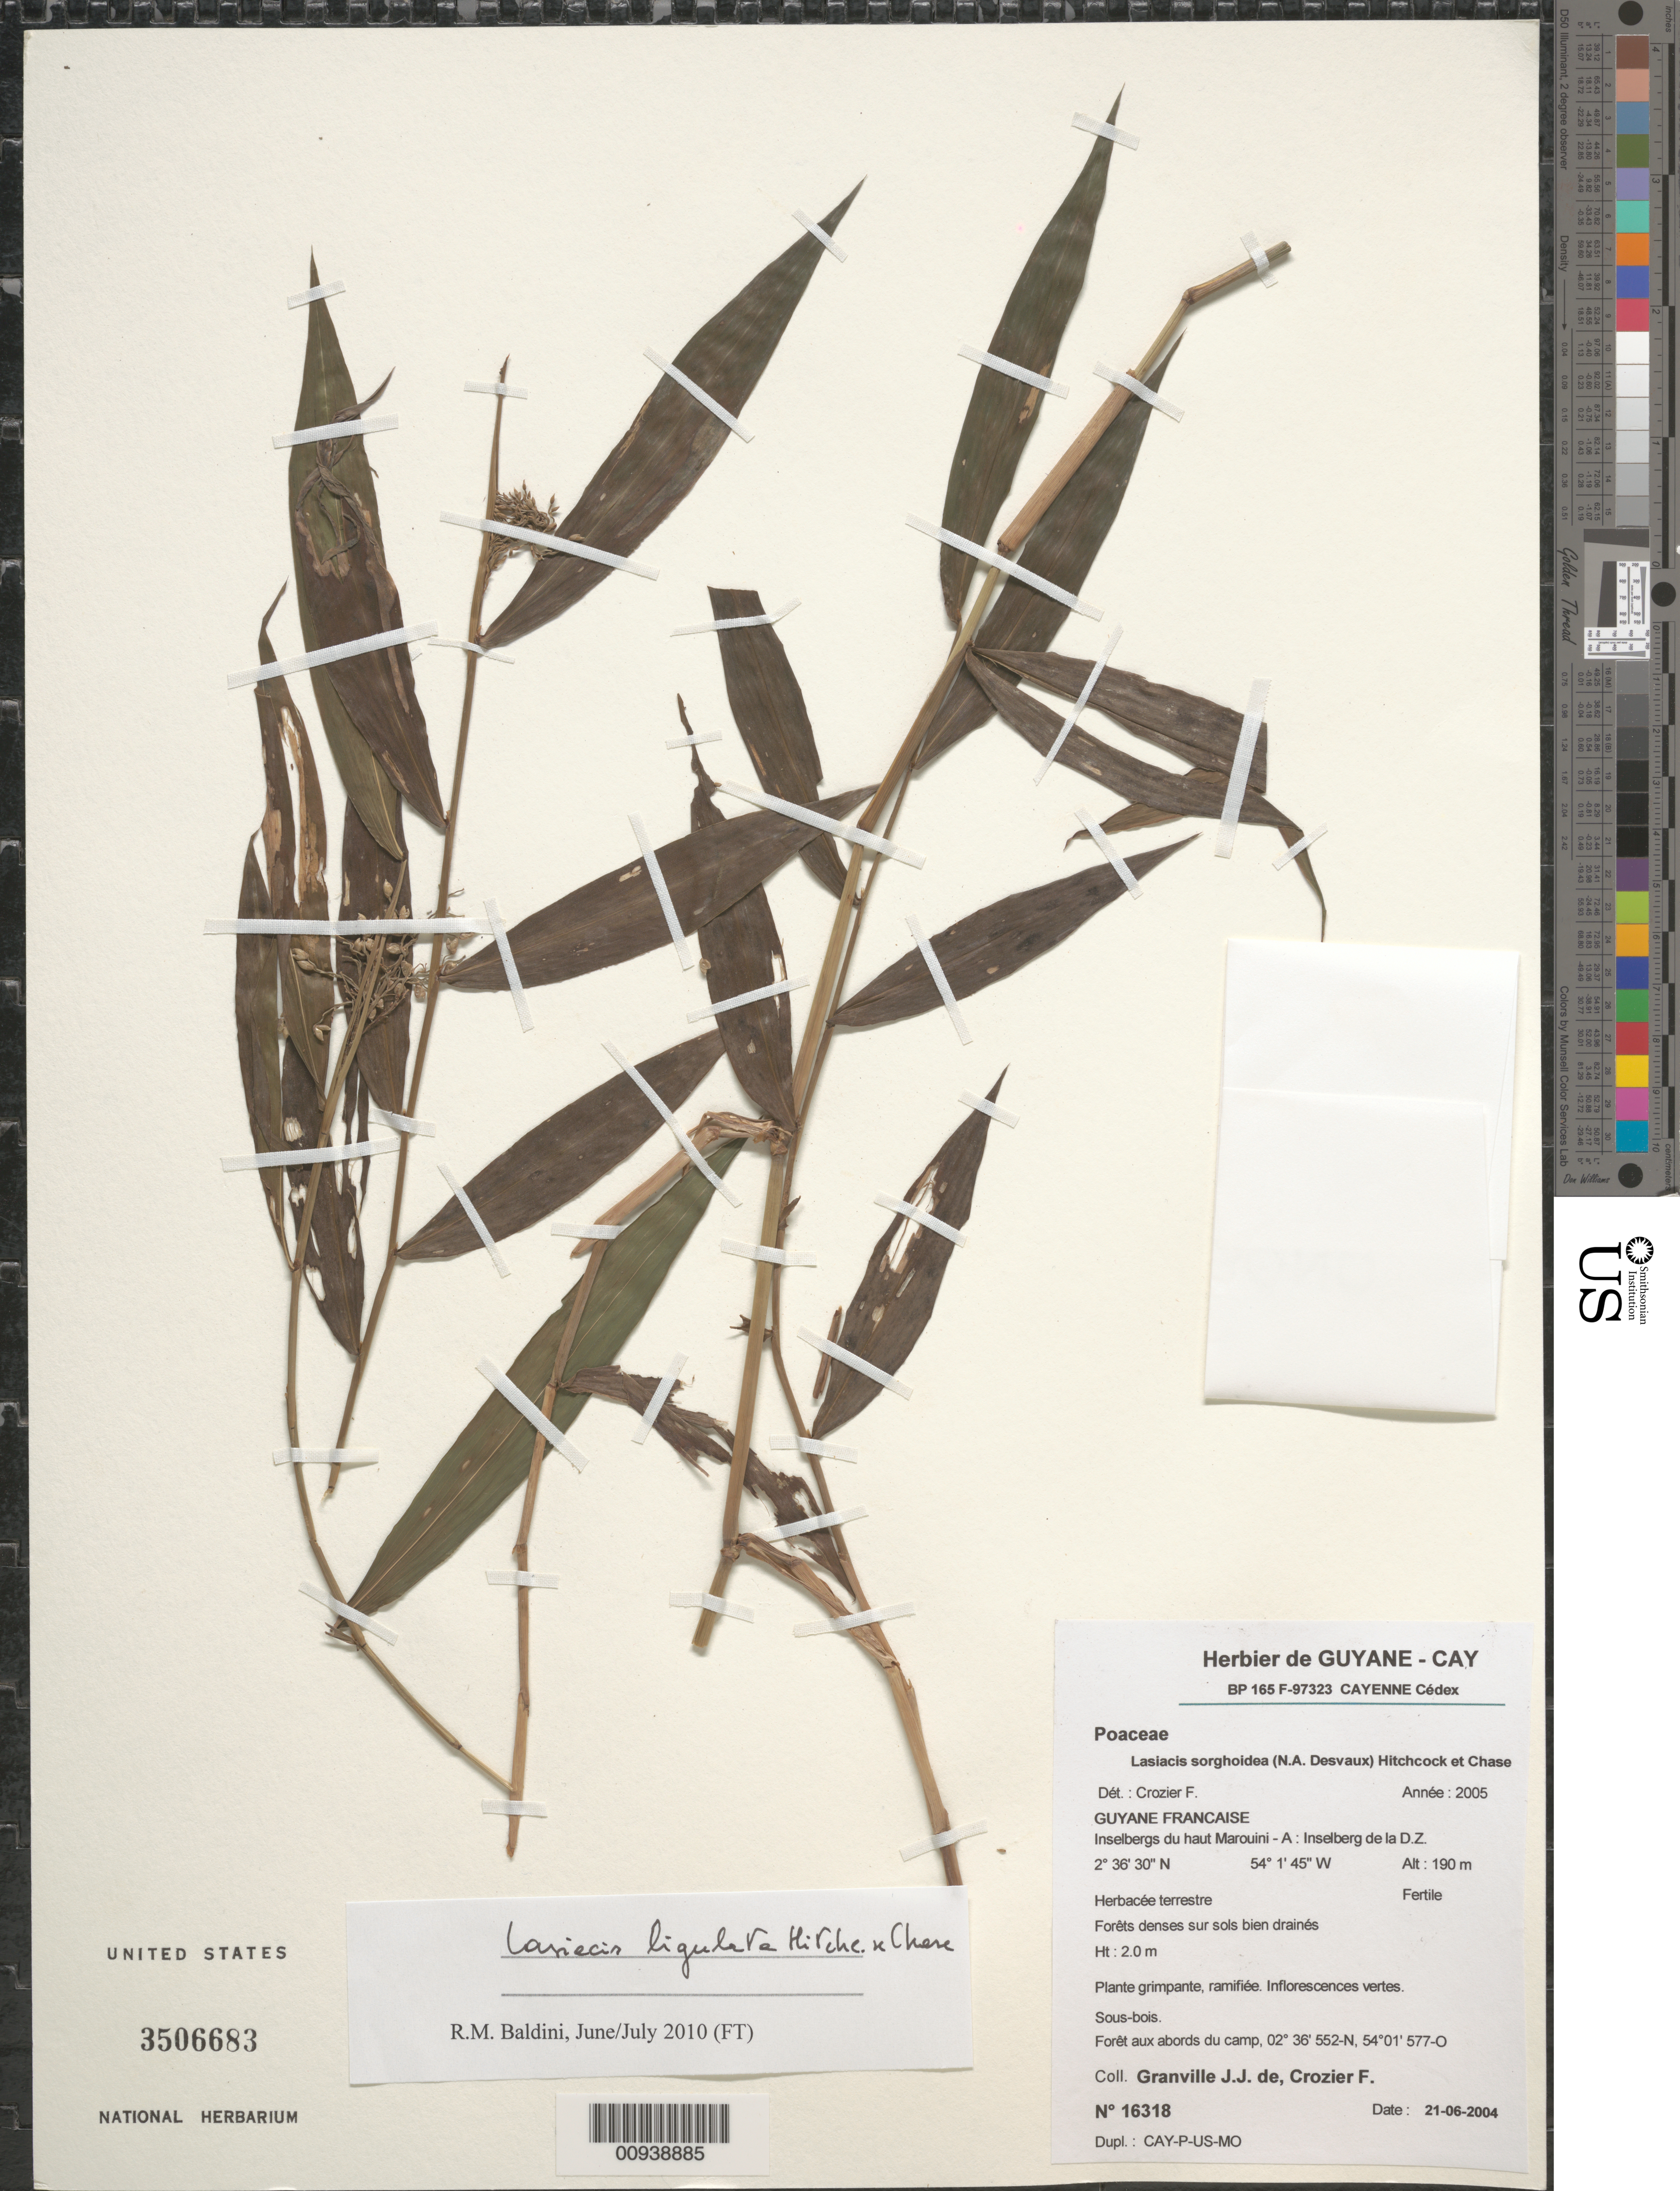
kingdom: Plantae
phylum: Tracheophyta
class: Liliopsida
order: Poales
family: Poaceae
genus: Lasiacis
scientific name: Lasiacis ligulata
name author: Hitchc. & Chase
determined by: Baldini, R. M.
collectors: J.-J. de Granville & F. Crozier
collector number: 16318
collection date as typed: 21-Jun-04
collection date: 2004-06-21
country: French Guiana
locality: Haut Marouini-A; Inselberg de la D.Z.; abords du camp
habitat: Forêts denses sur sols bien drainés, sous bois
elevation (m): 190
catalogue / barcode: US 3506683